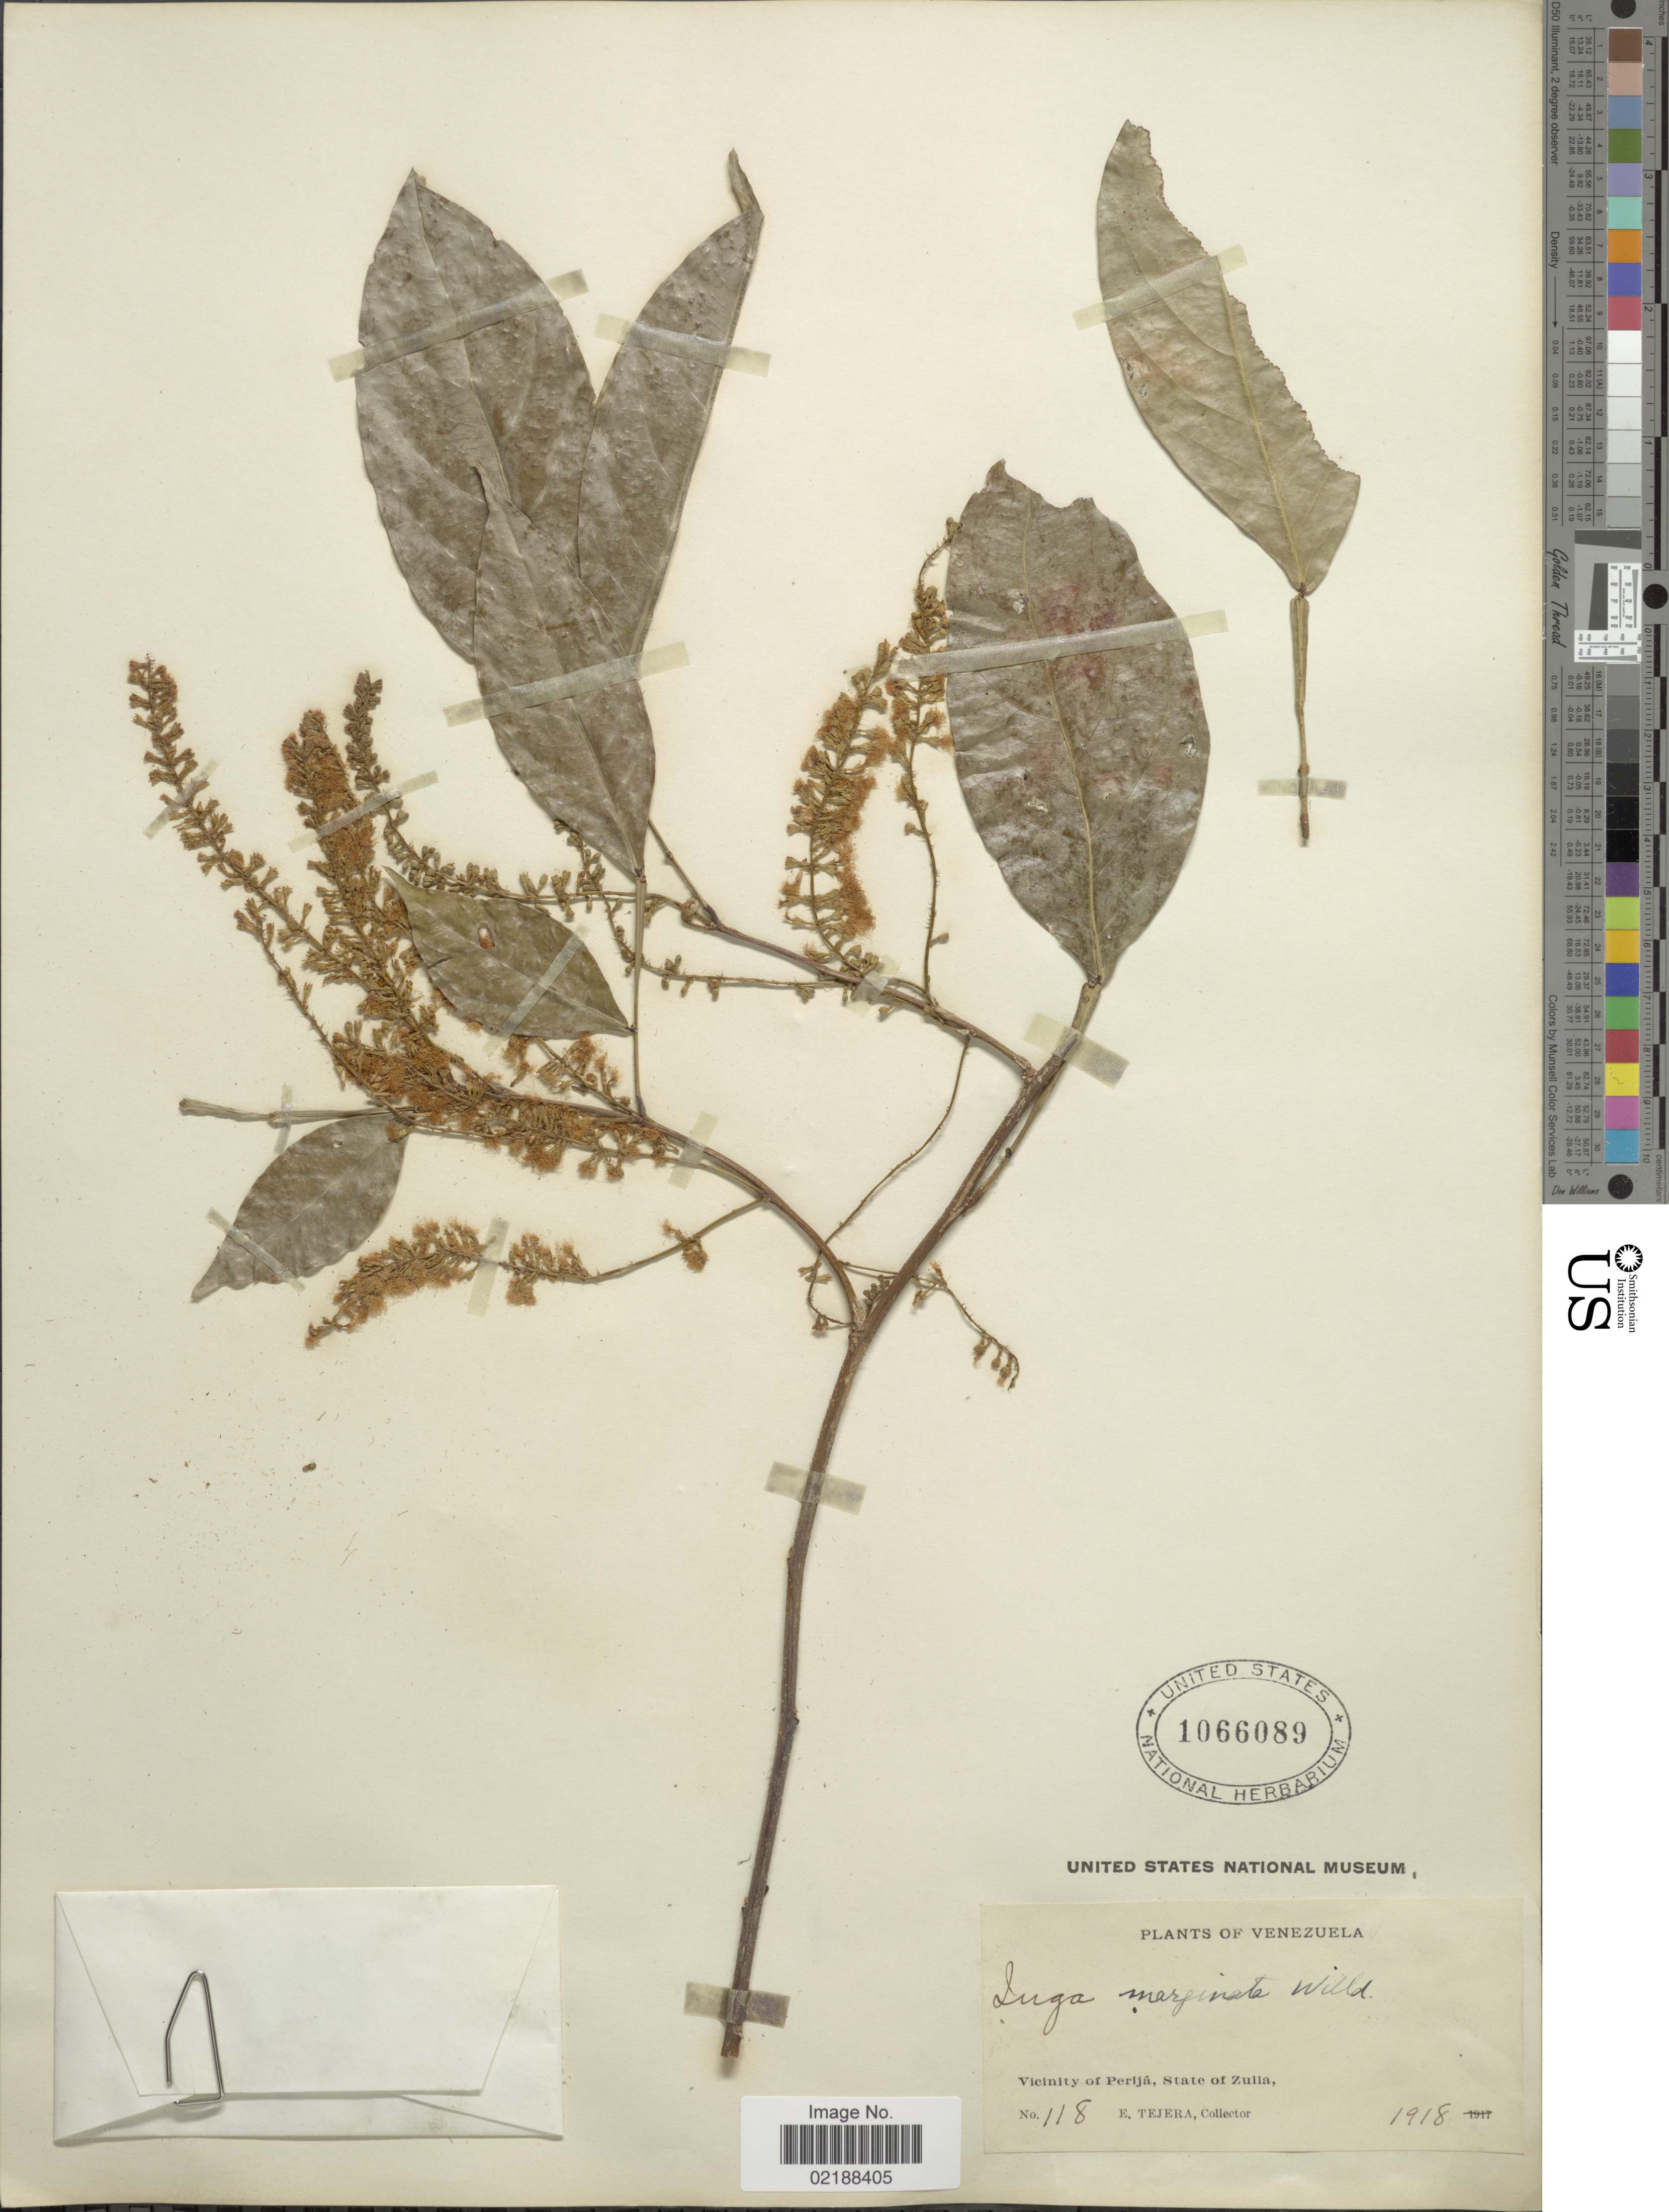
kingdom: Plantae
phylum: Tracheophyta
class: Magnoliopsida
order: Fabales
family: Fabaceae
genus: Inga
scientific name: Inga marginata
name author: Willd.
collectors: E. Tejera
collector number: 118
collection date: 1918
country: Venezuela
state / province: Zulia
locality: Vicinity of Perija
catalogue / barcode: US 1066089